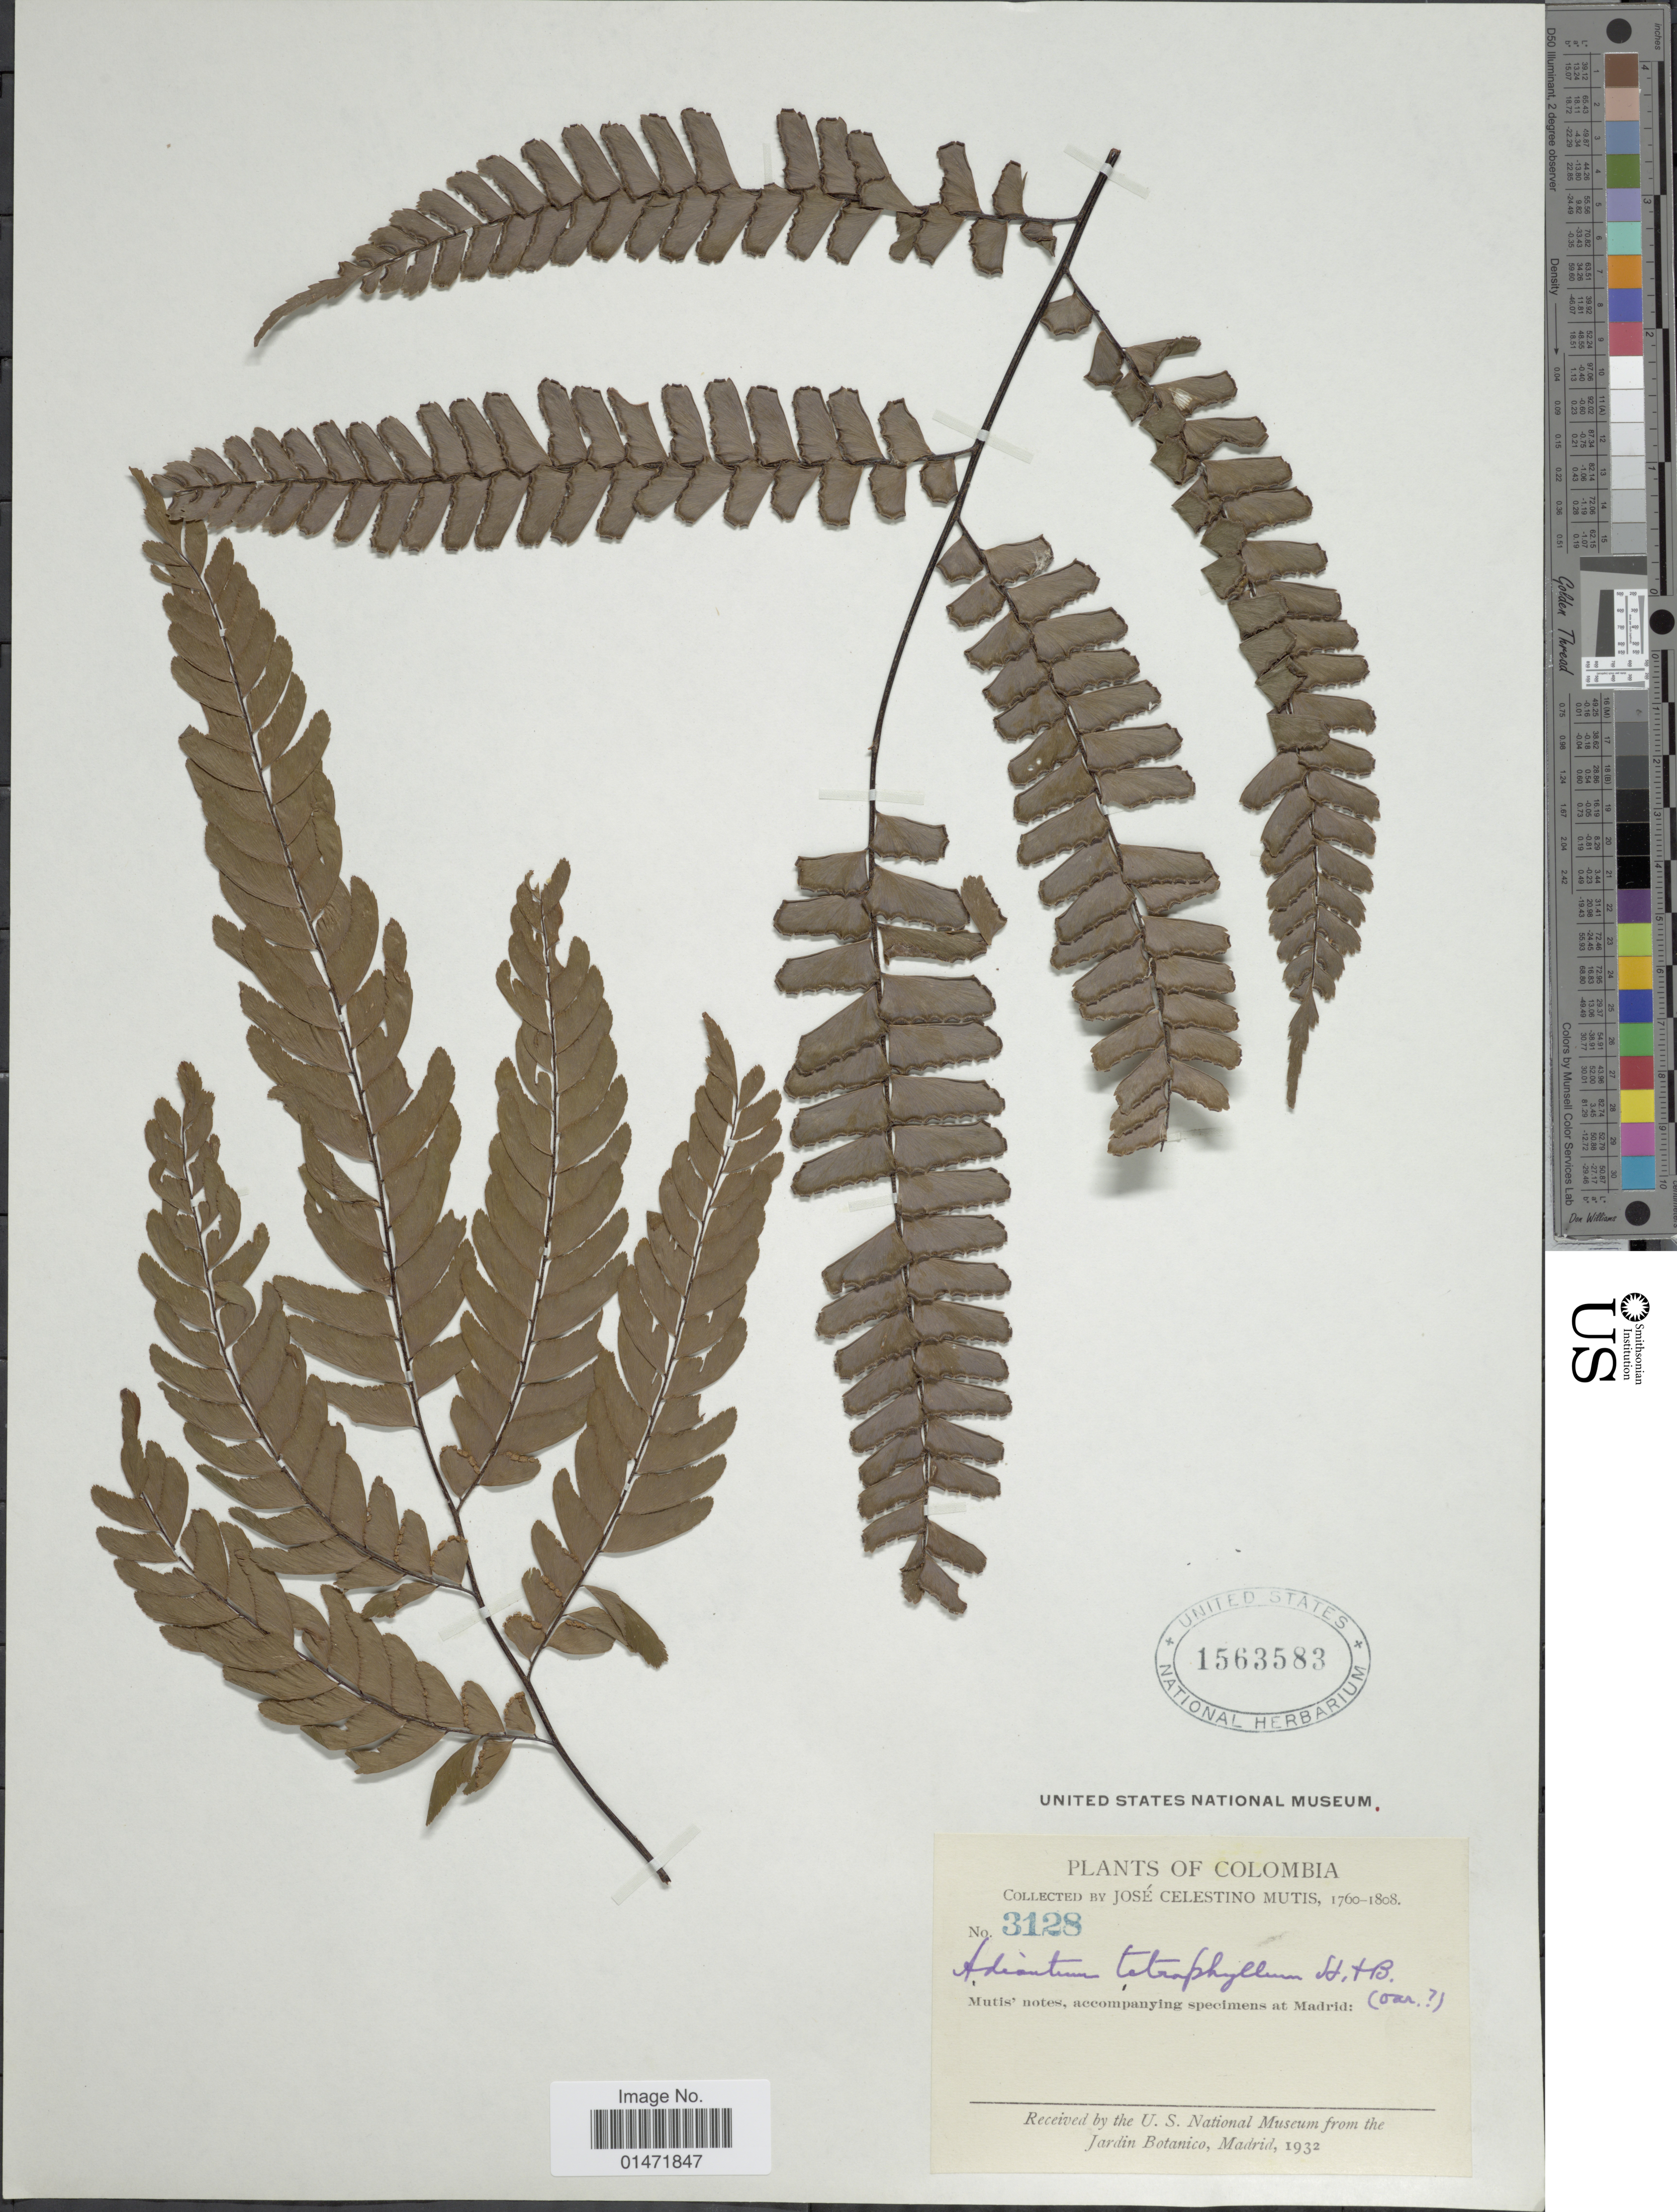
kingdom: Plantae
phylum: Tracheophyta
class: Polypodiopsida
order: Polypodiales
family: Pteridaceae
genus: Adiantum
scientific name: Adiantum tetraphyllum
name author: Humb. & Bonpl. ex Willd.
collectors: J. C. B. Mutis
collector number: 3128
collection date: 1760/1808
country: Colombia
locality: Muti's notes, accompanying specimens at Madrid [unsure placement]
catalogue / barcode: US 1563583